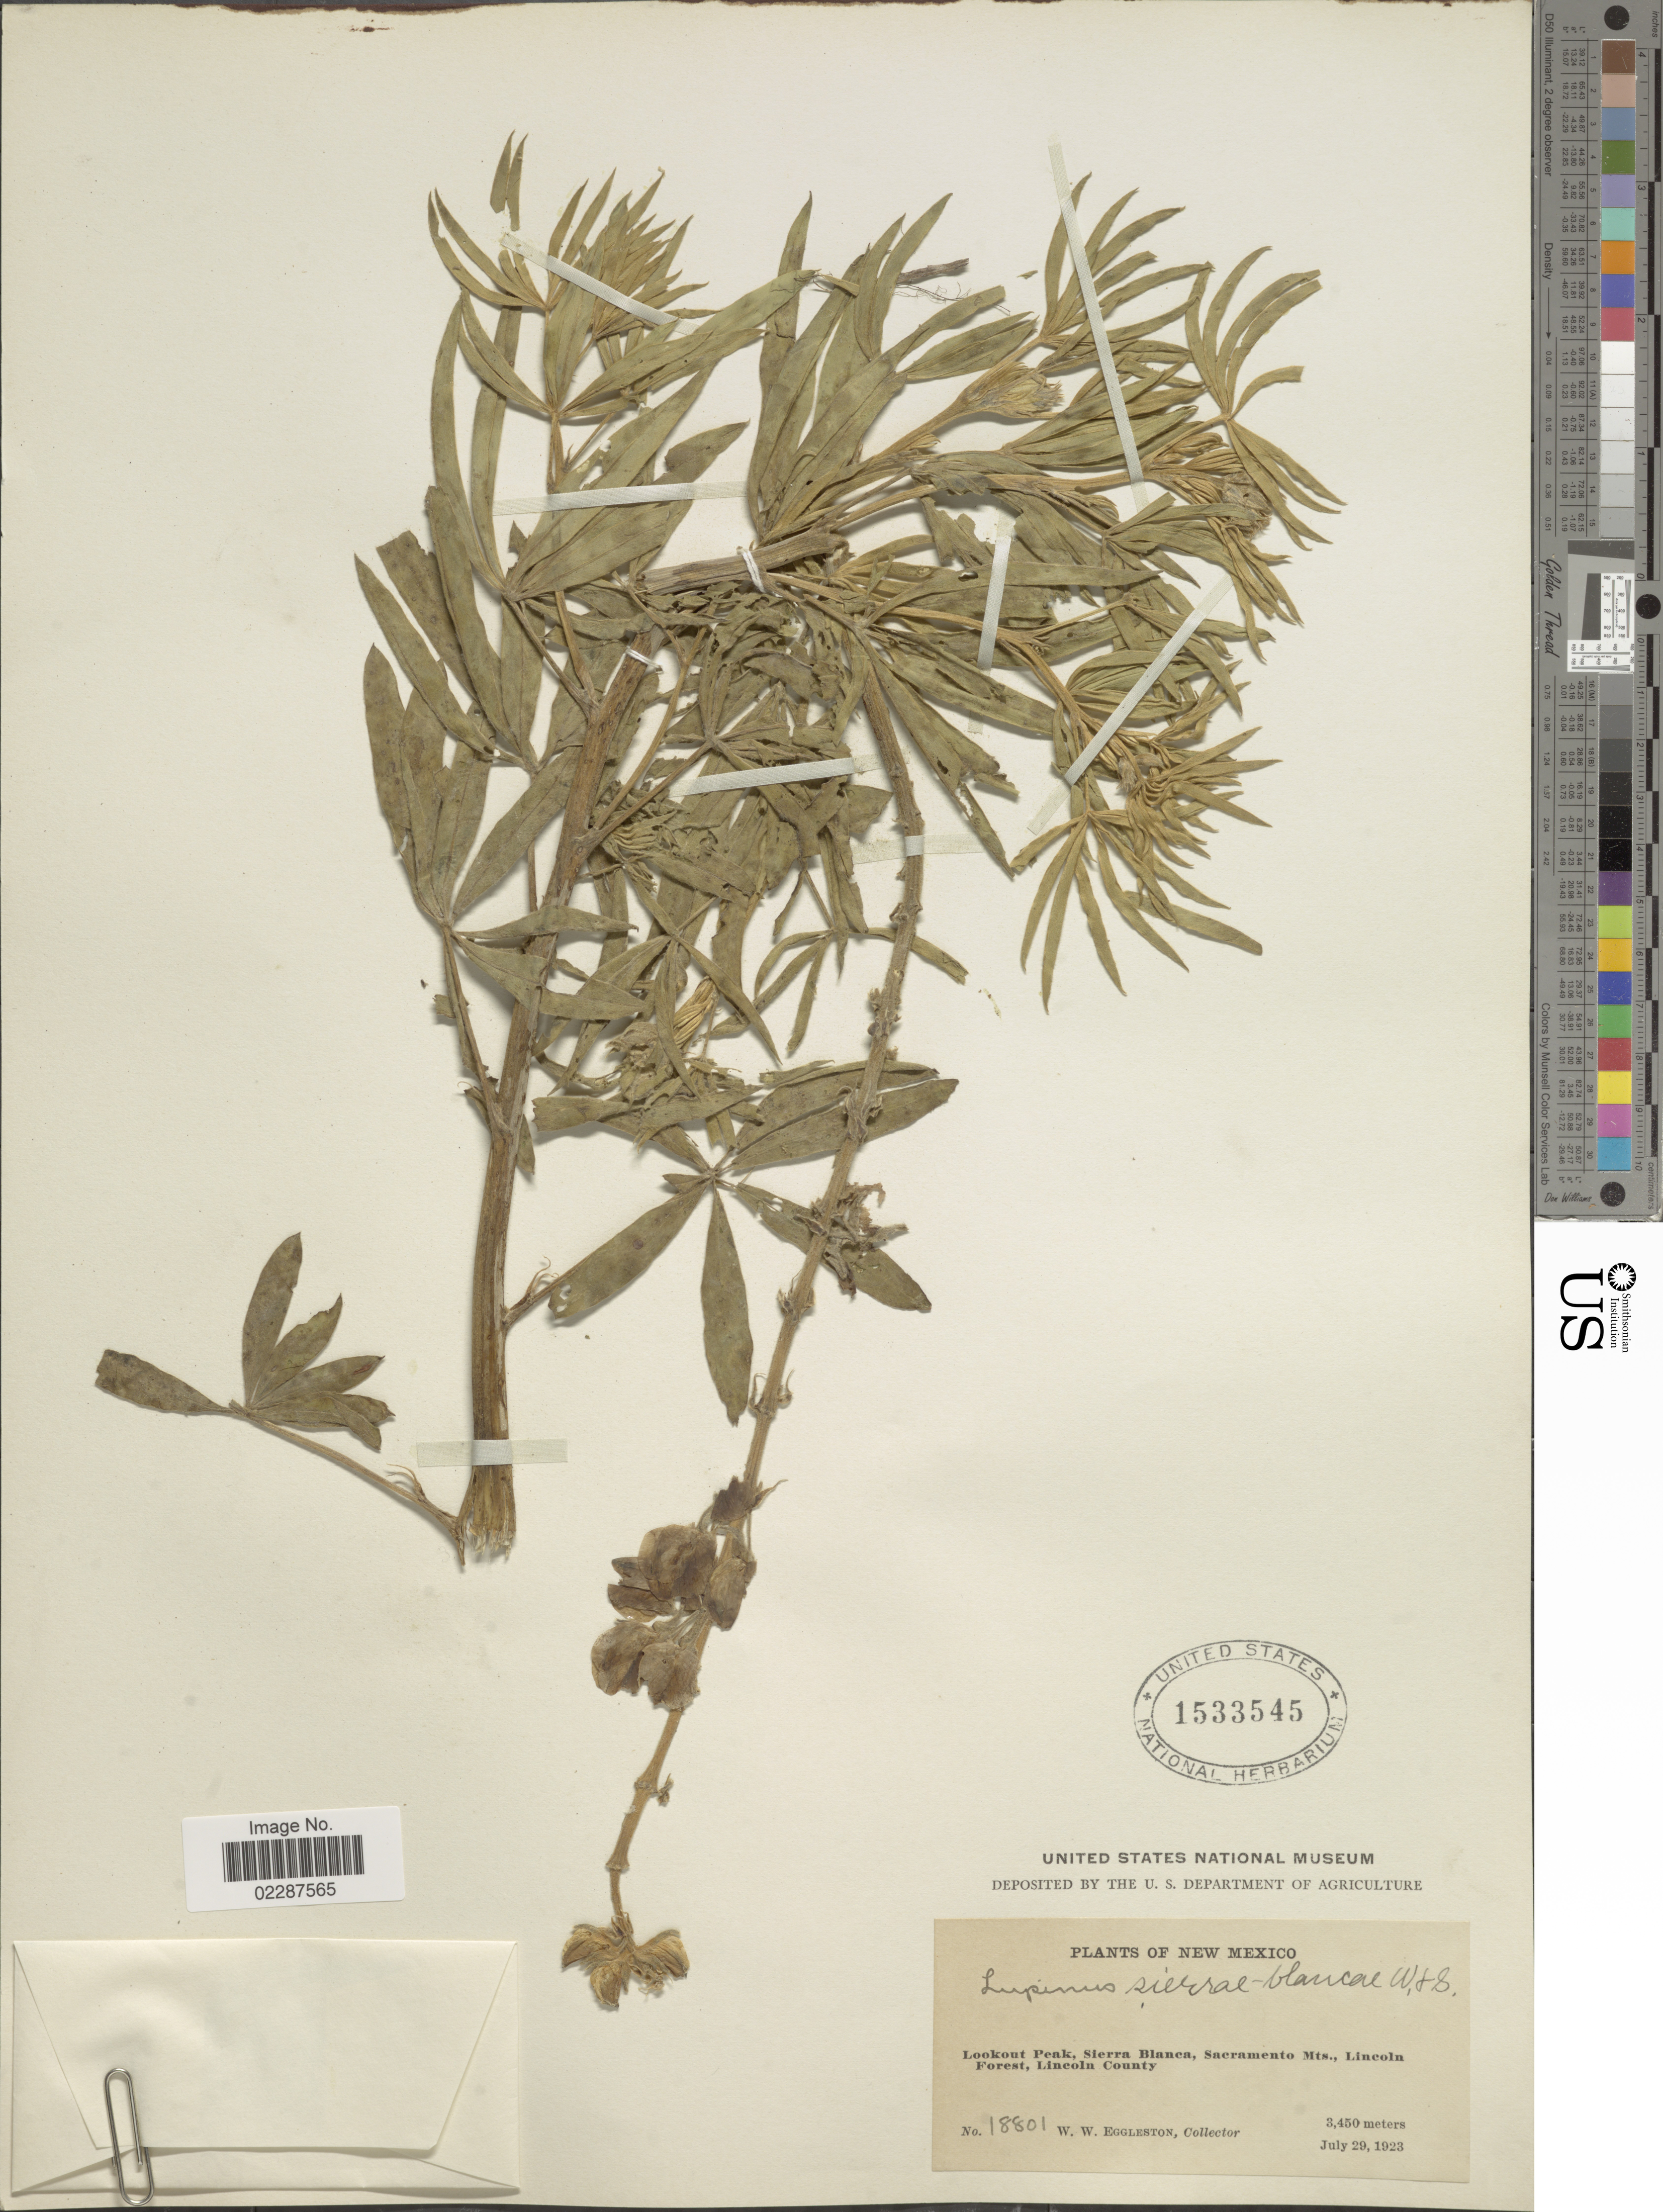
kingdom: Plantae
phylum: Tracheophyta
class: Magnoliopsida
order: Fabales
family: Fabaceae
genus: Lupinus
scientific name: Lupinus sierrae-blancae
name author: Wooton & Standl.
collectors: W. W. Eggleston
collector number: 18801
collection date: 1923-07-29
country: United States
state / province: New Mexico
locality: Lookout Peak, Sierra Blanca, Sacramento Mts., Lincoln Forest, Lincoln County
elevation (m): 3450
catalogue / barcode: US 1533545